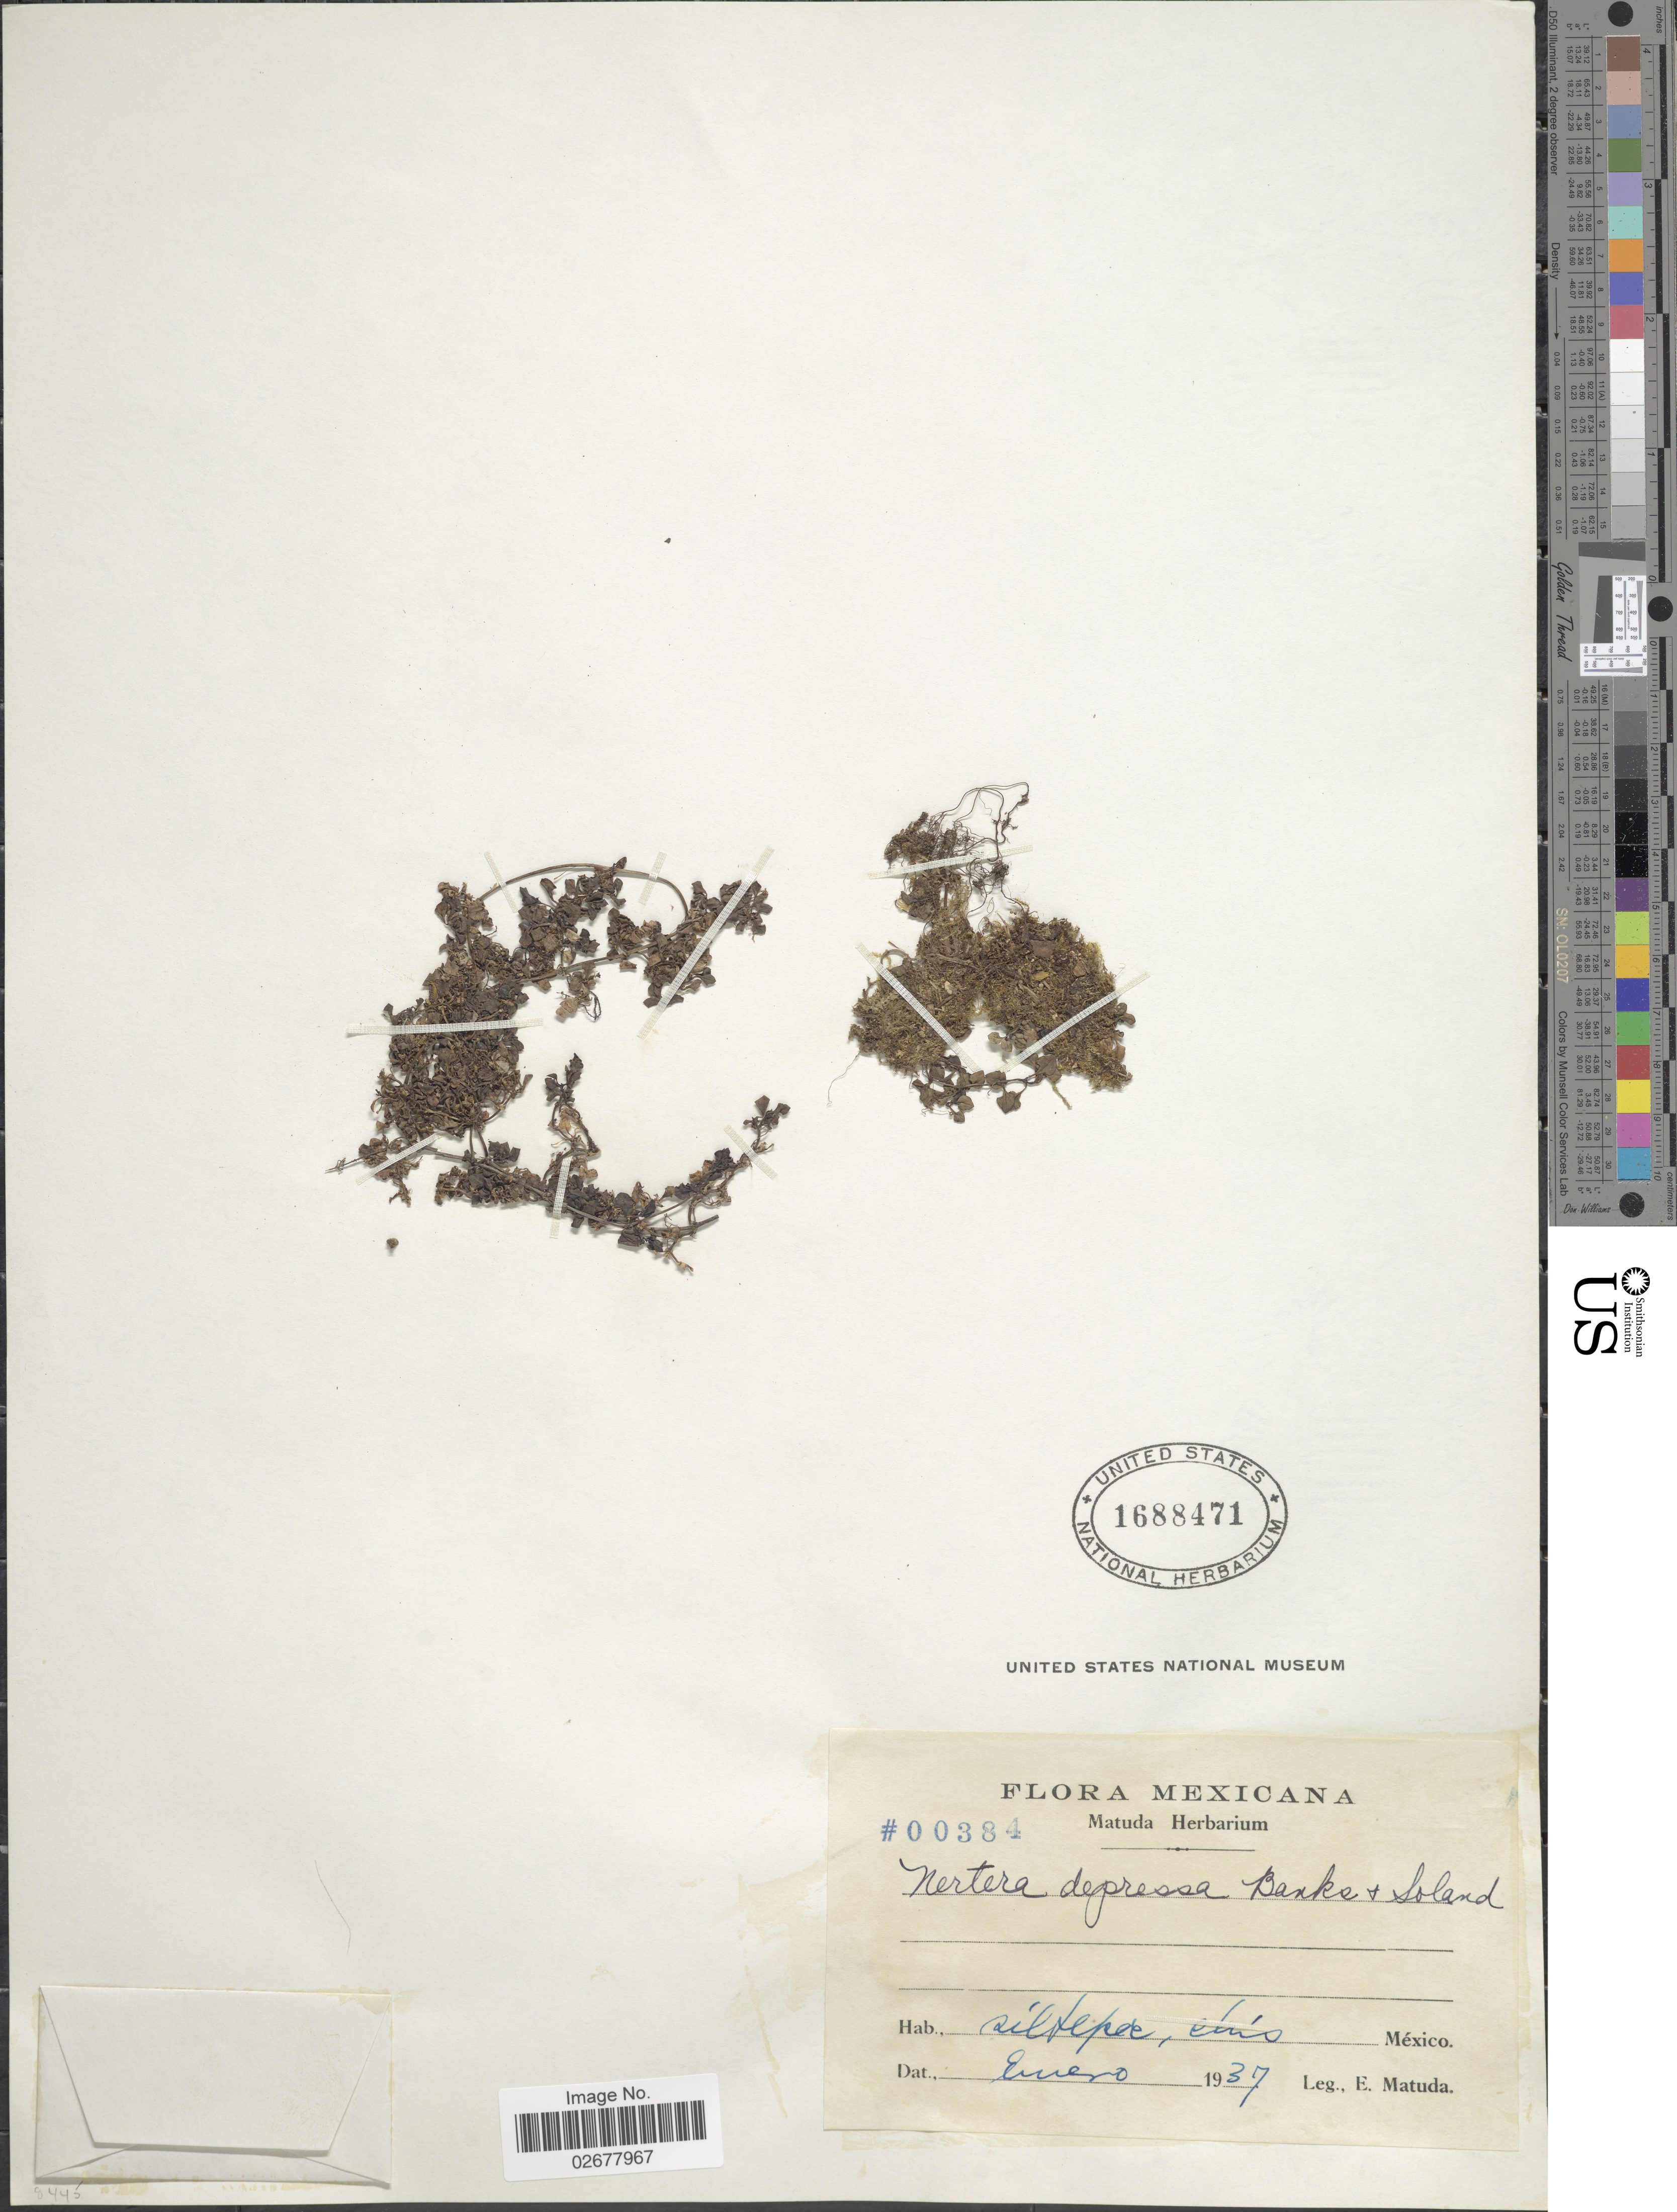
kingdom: Plantae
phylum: Tracheophyta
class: Magnoliopsida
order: Gentianales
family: Rubiaceae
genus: Nertera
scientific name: Nertera depressa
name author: Banks & Sol. ex Gaertn.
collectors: E. Matuda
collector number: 00384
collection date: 1937-01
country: Mexico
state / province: Chiapas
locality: Siltepec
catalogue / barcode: US 1688471